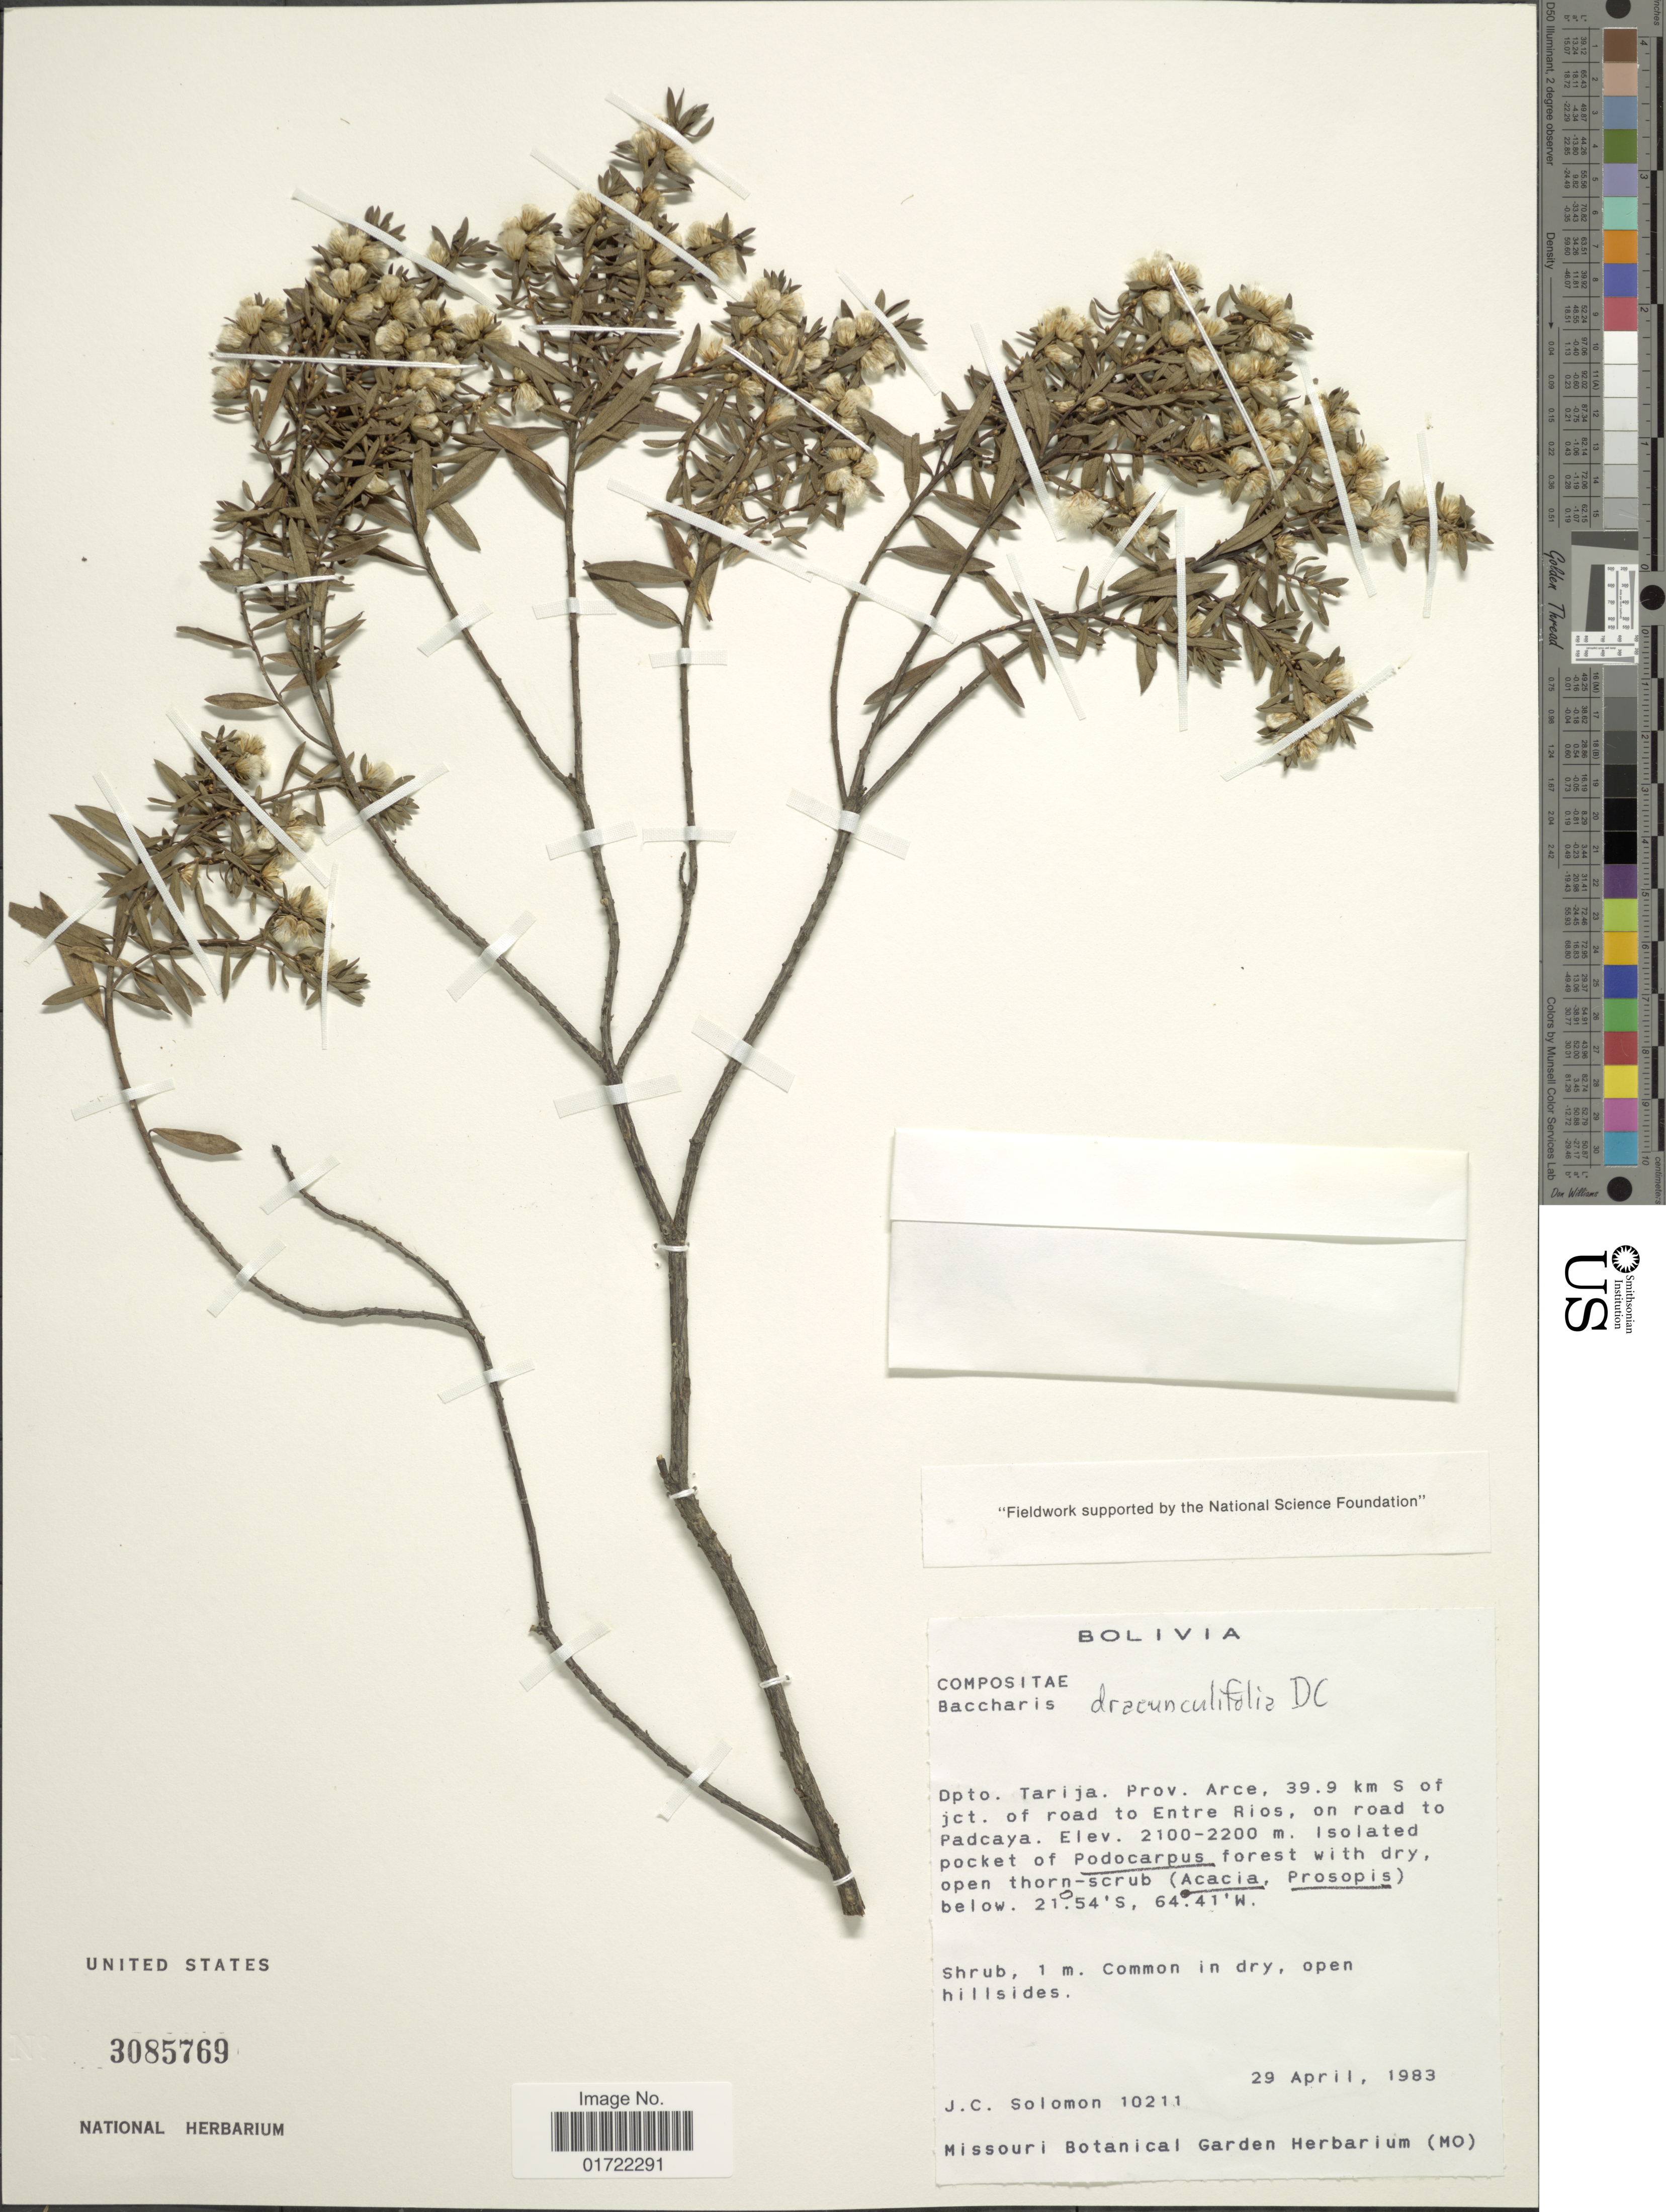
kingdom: Plantae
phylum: Tracheophyta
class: Magnoliopsida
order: Asterales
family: Asteraceae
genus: Baccharis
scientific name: Baccharis dracunculifolia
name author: DC.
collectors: J. C. Solomon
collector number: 10211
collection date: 1983-04-29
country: Bolivia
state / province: Tarija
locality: Prov. Arce, 39.9 km S of jct. of road to Entre Rios, on road to Padcaya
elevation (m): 2100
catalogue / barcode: US 3085769